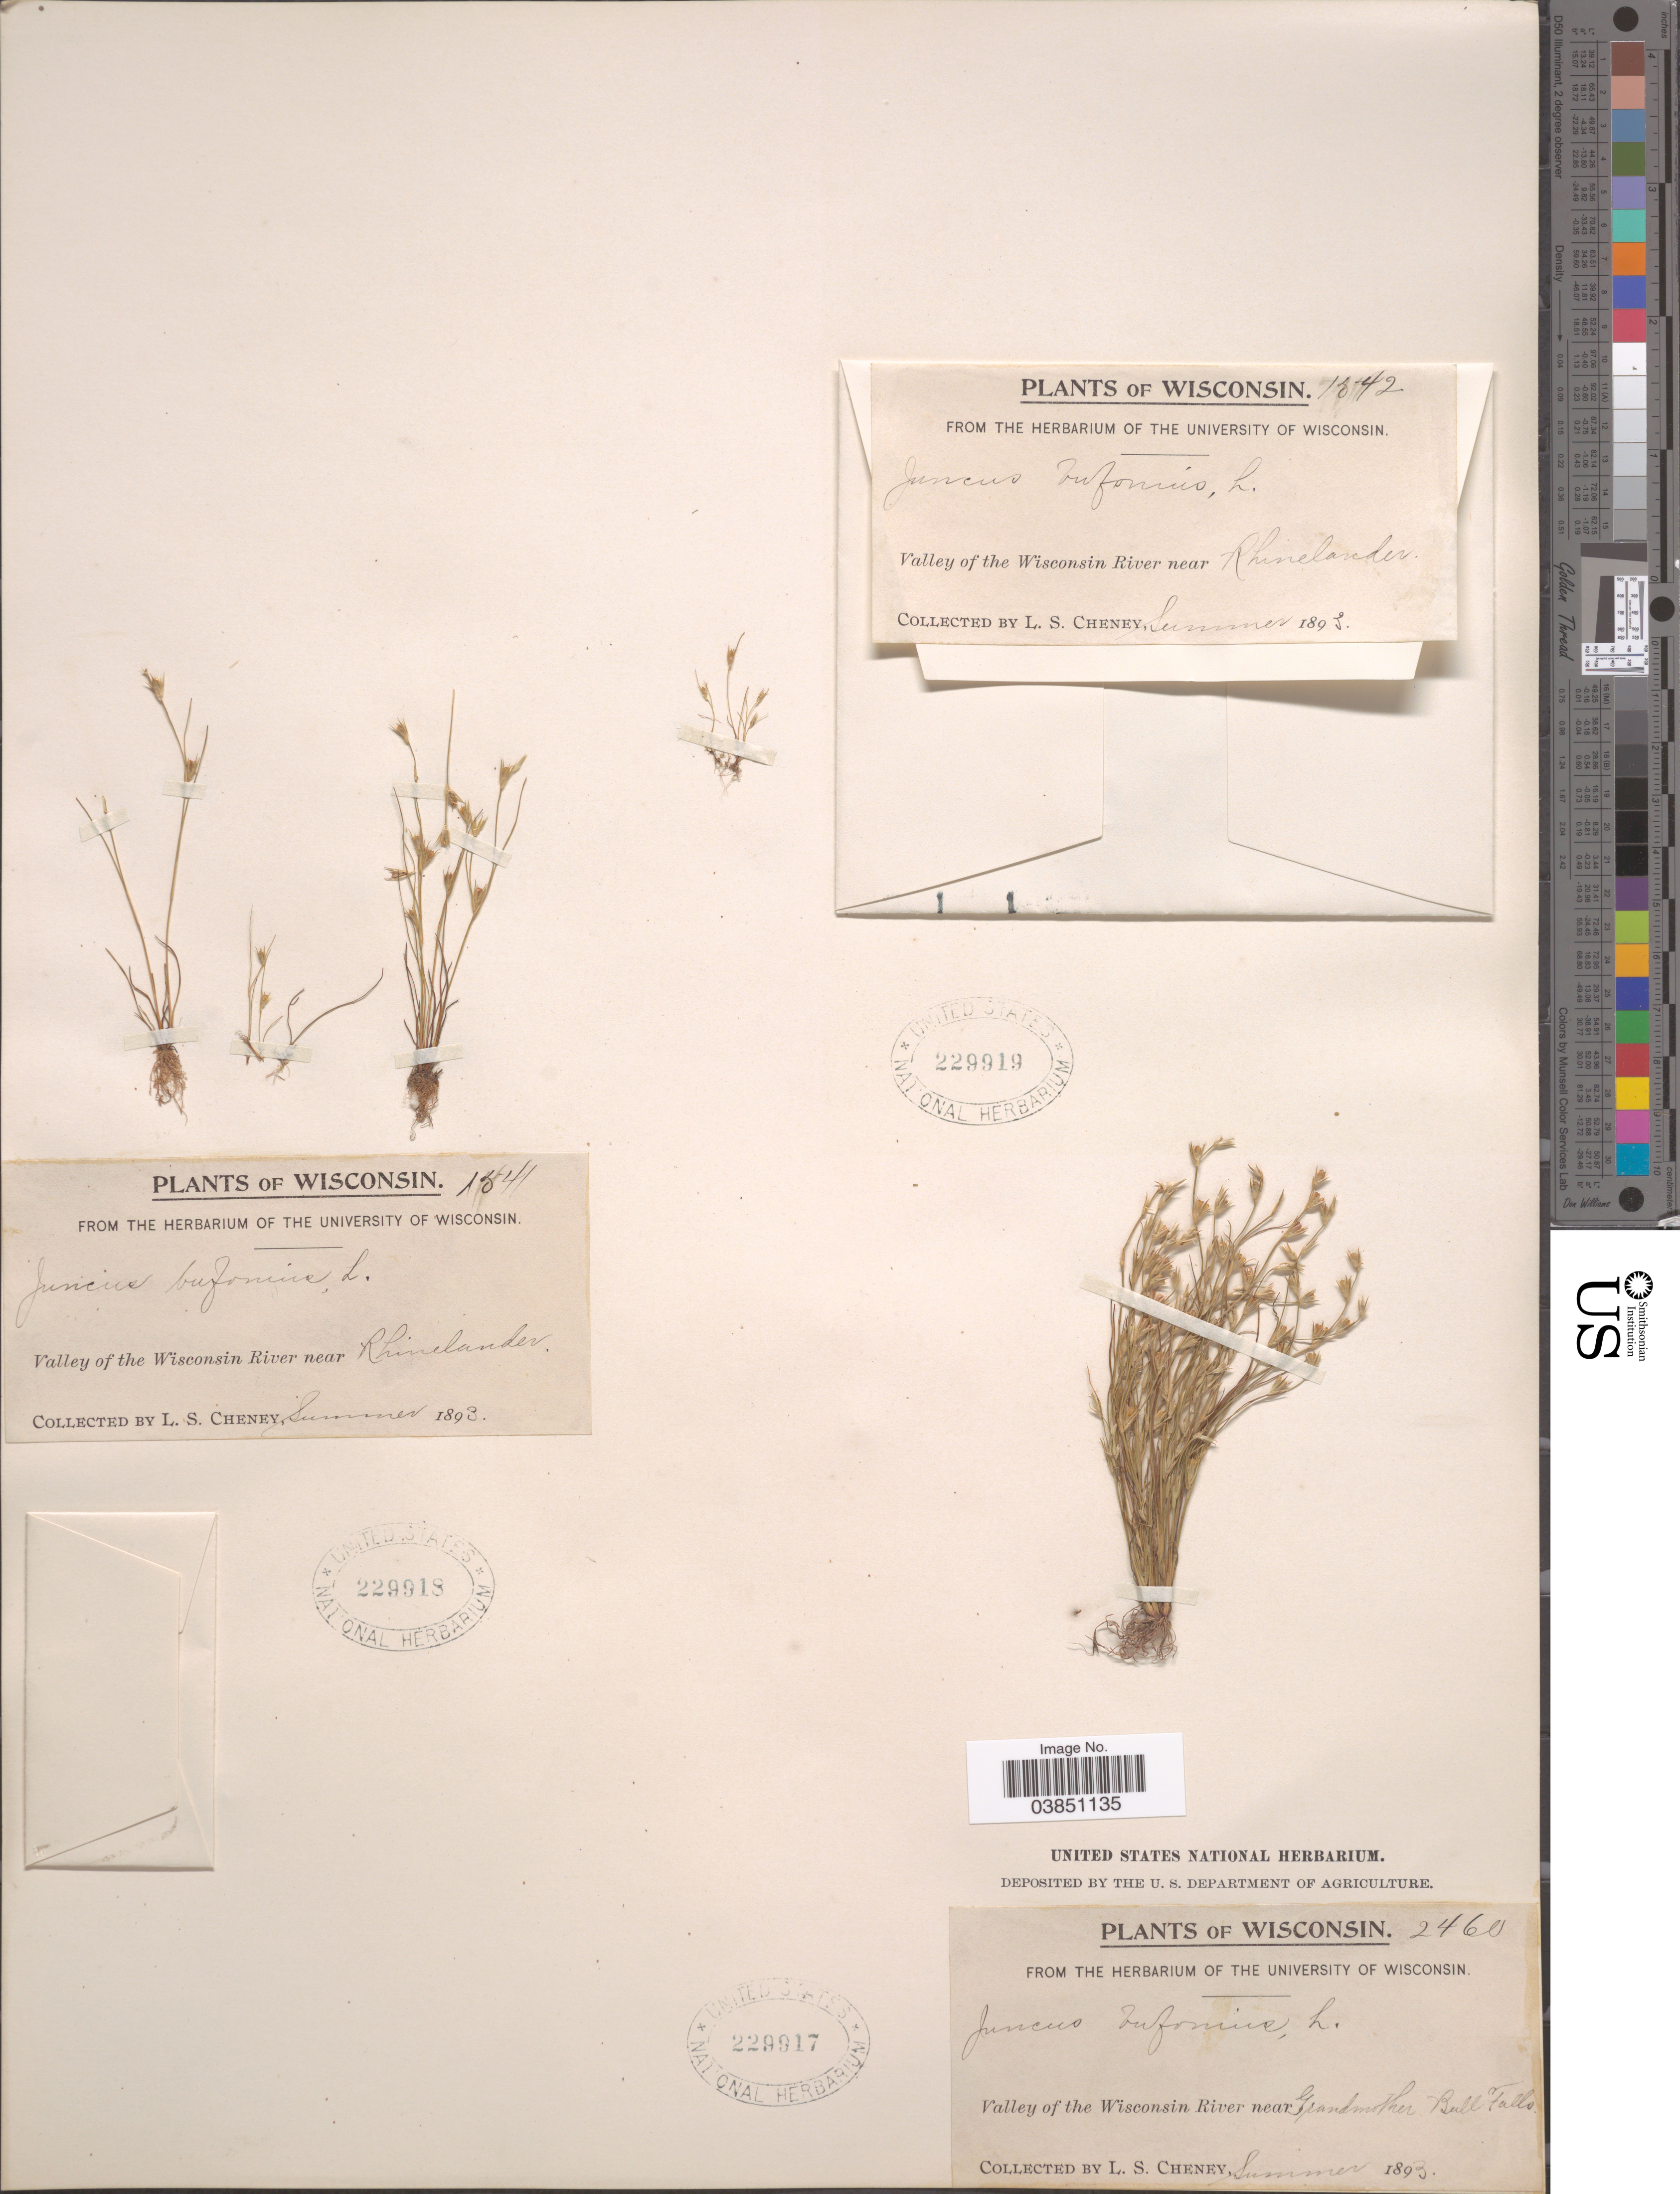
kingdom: Plantae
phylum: Tracheophyta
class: Liliopsida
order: Poales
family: Juncaceae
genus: Juncus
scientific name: Juncus bufonius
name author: L.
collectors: L. Cheney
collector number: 2460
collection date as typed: Summer 1893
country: United States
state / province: Wisconsin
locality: Valley of the Wisconsin River near Grandmother Bull Falls.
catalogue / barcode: US 229917-3